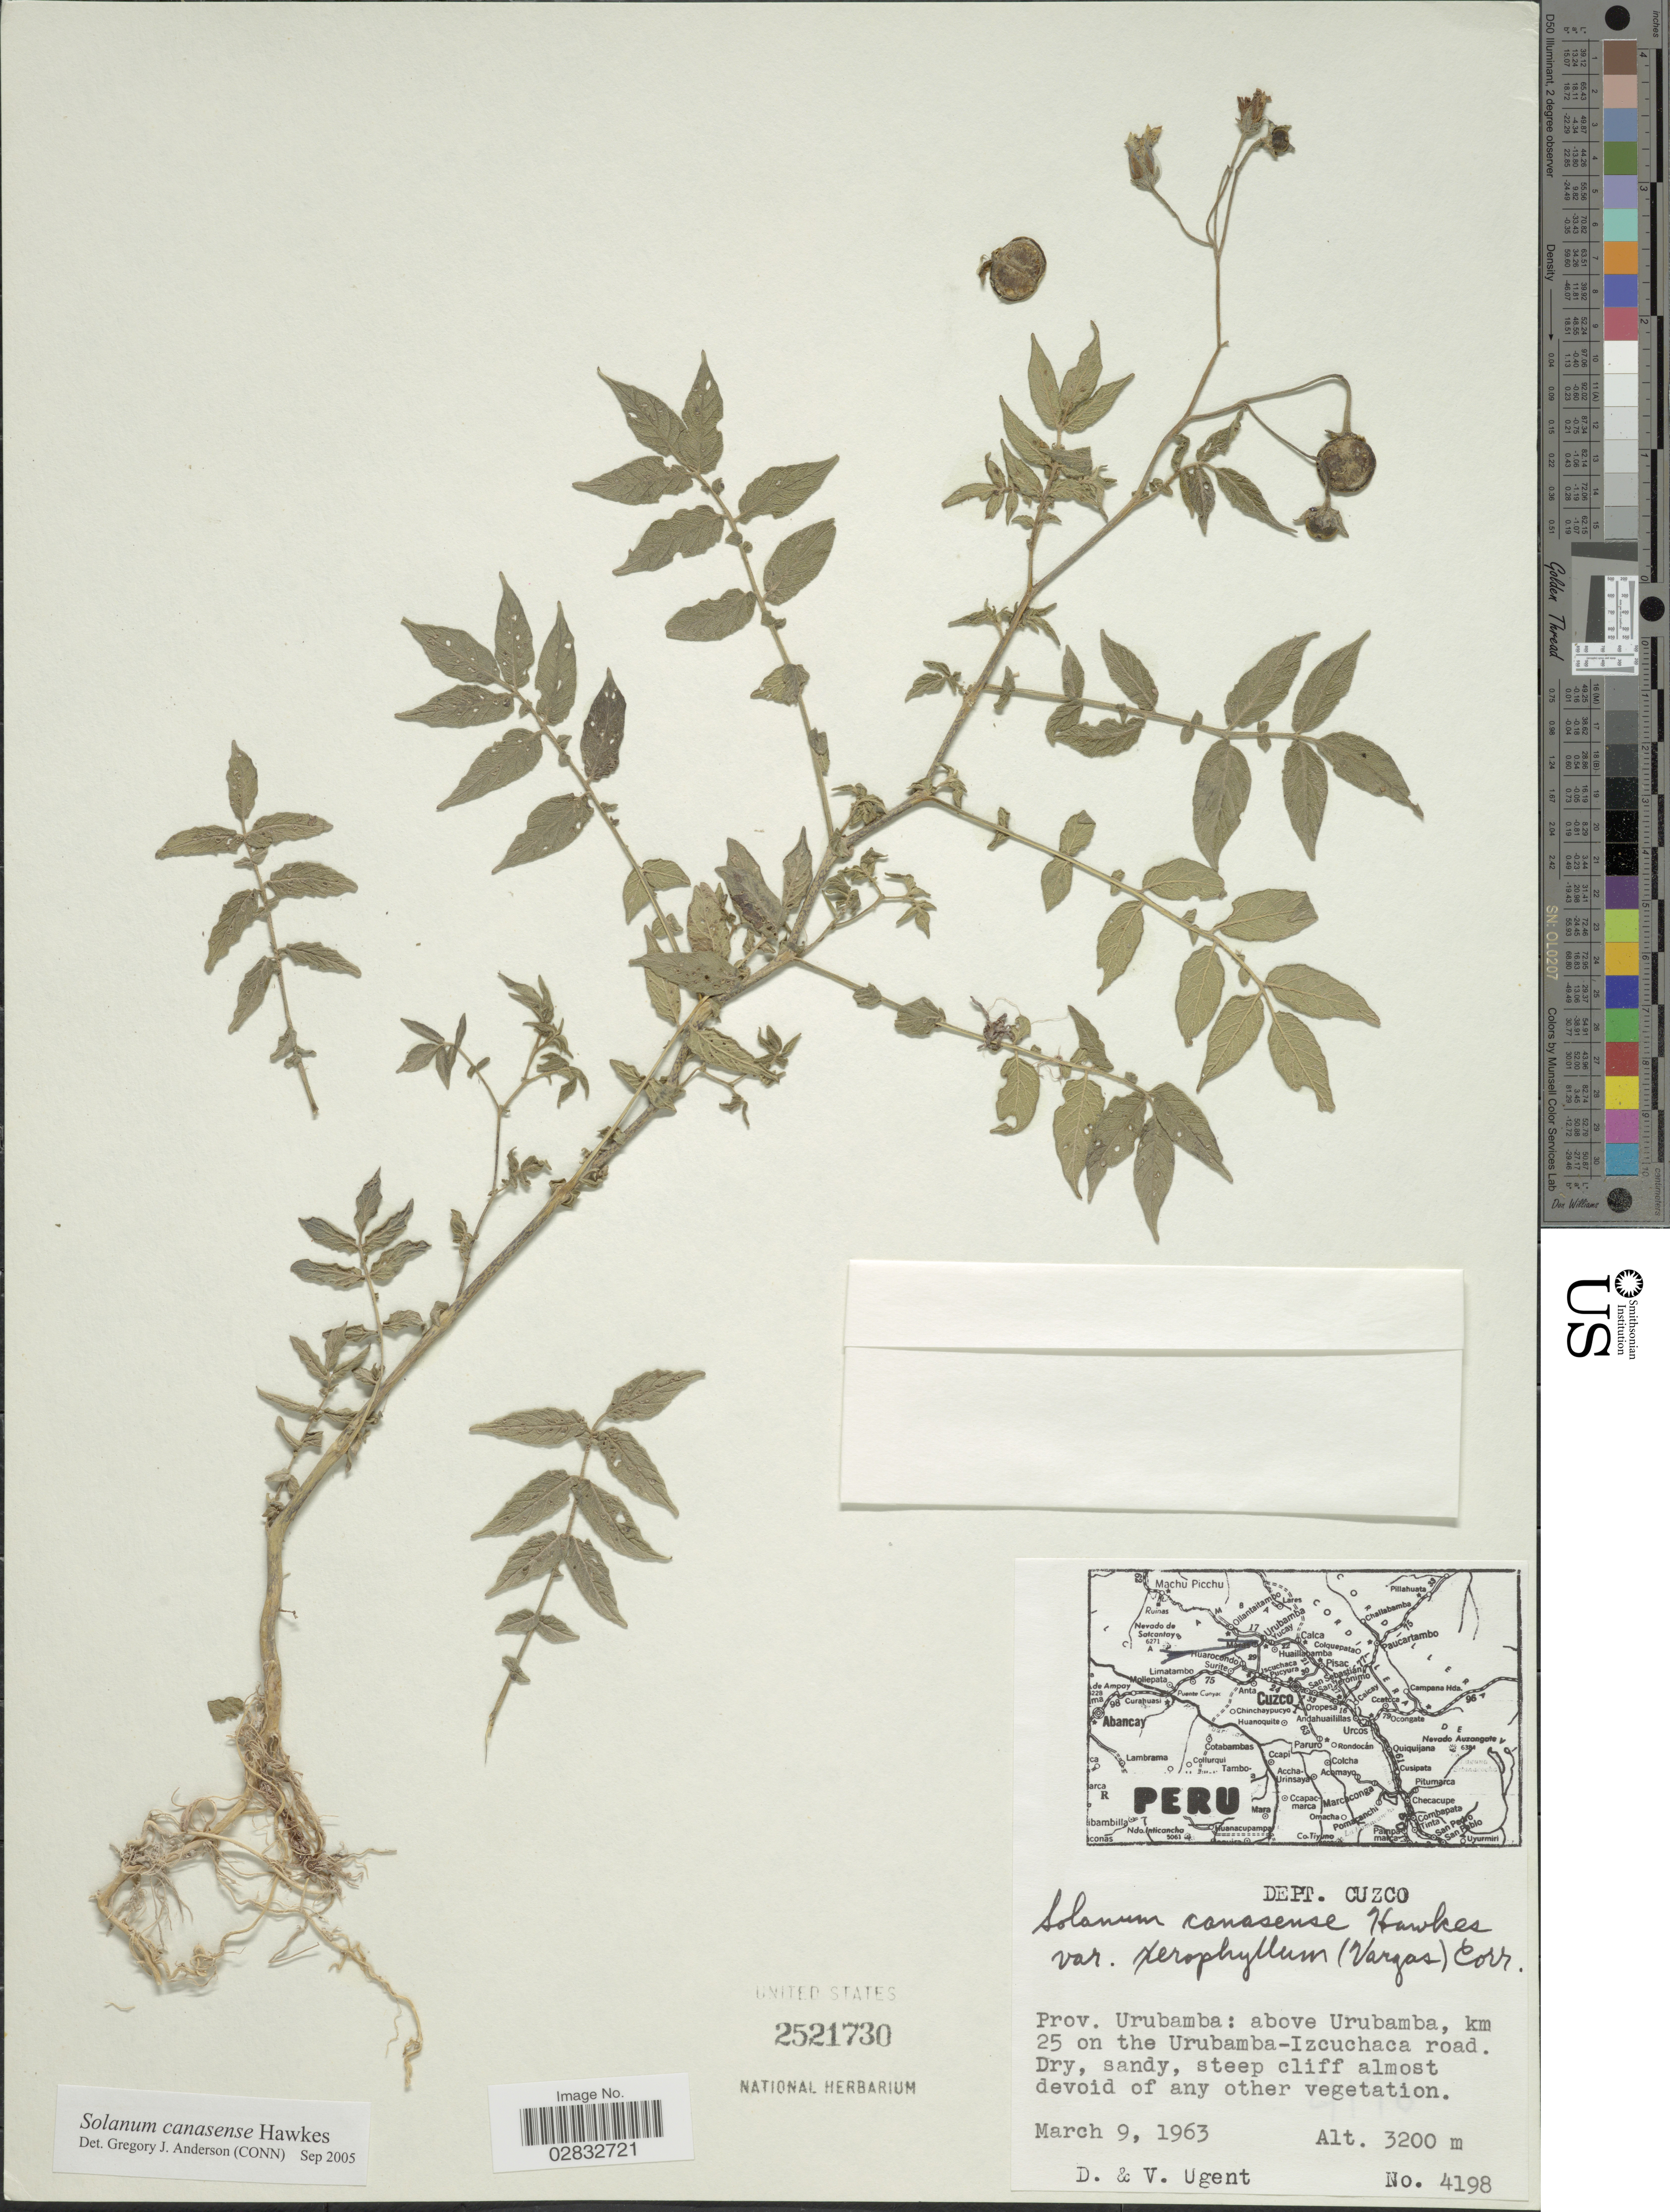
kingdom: Plantae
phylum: Tracheophyta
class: Magnoliopsida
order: Solanales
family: Solanaceae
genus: Solanum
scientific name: Solanum canaosense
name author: L.B. Sm. & Downs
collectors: D. Ugent & V. Ugent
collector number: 4198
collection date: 1963-03-09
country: Peru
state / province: Cusco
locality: Dept. Cuzco. Prov. Urubamba: above Urubamba, km 25 on the Urubamba-Izcuchaca road.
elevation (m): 3200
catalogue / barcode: US 2521730